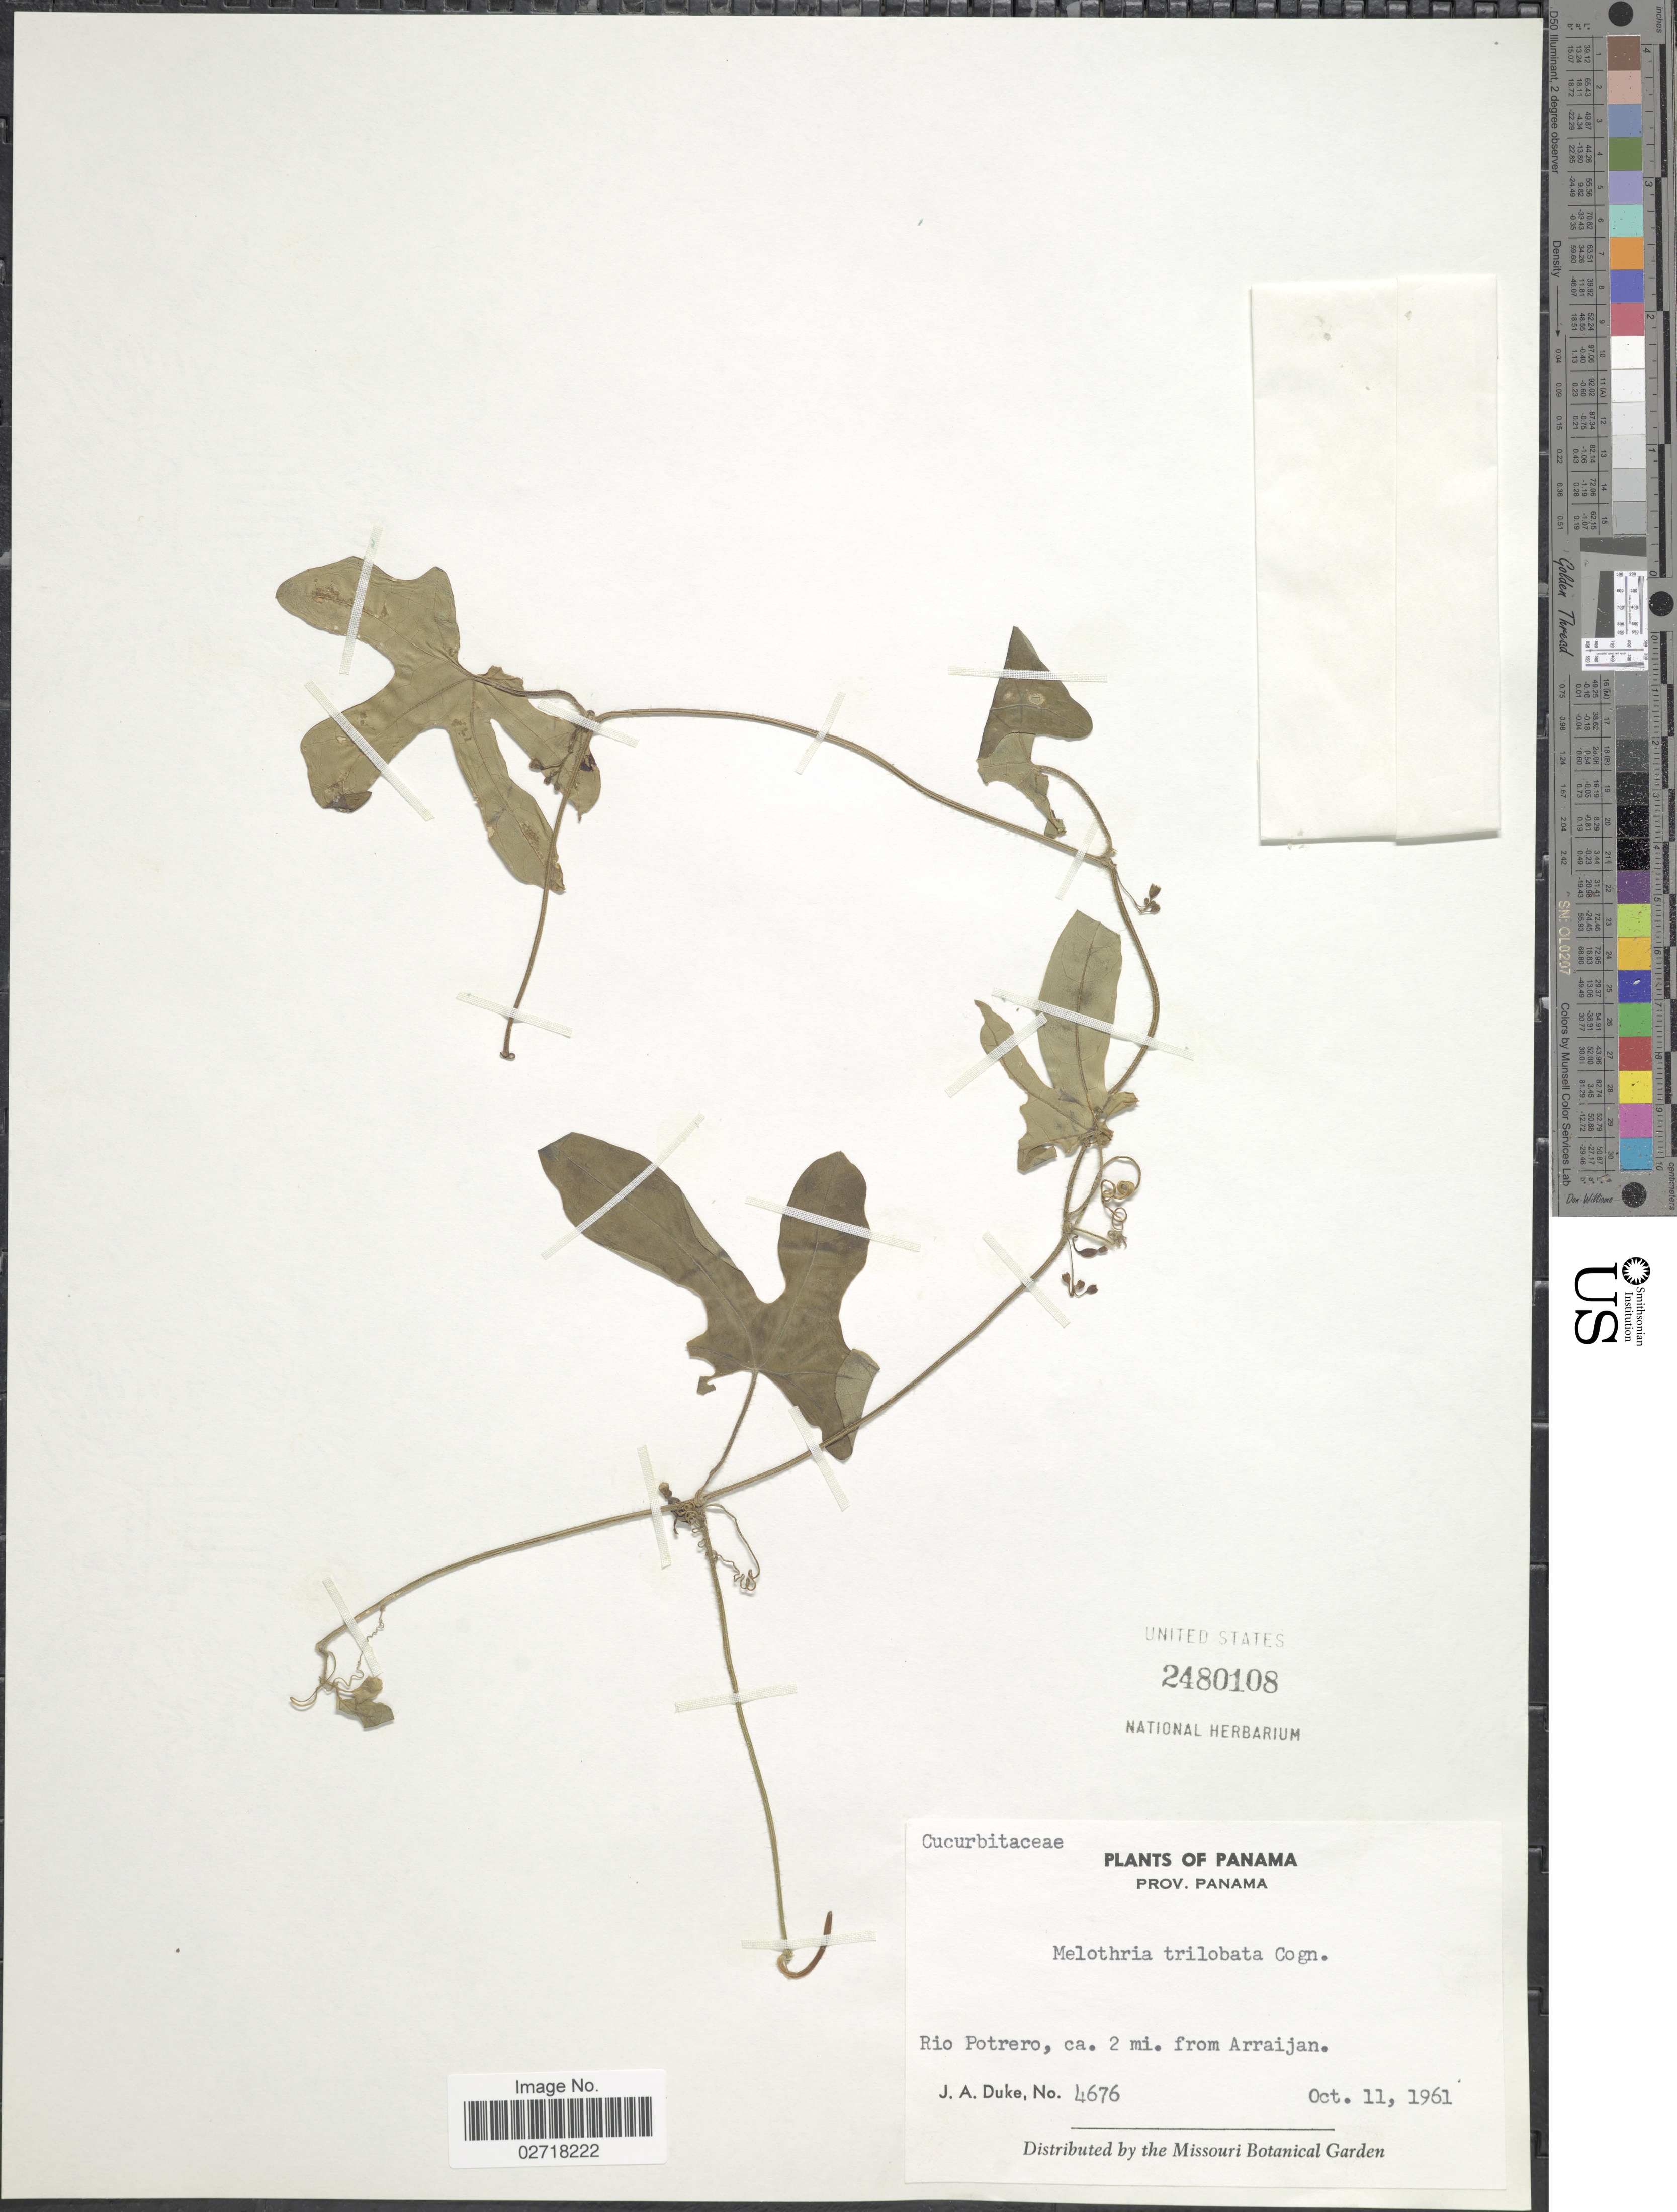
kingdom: Plantae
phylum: Tracheophyta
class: Magnoliopsida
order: Cucurbitales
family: Cucurbitaceae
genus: Melothria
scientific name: Melothria trilobata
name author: Cogn.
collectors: J. A. Duke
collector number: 4676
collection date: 1961-10-11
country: Panama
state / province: Panamá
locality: Rio Potrero, ca. 2 mi from Arraijan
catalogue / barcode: US 2480108